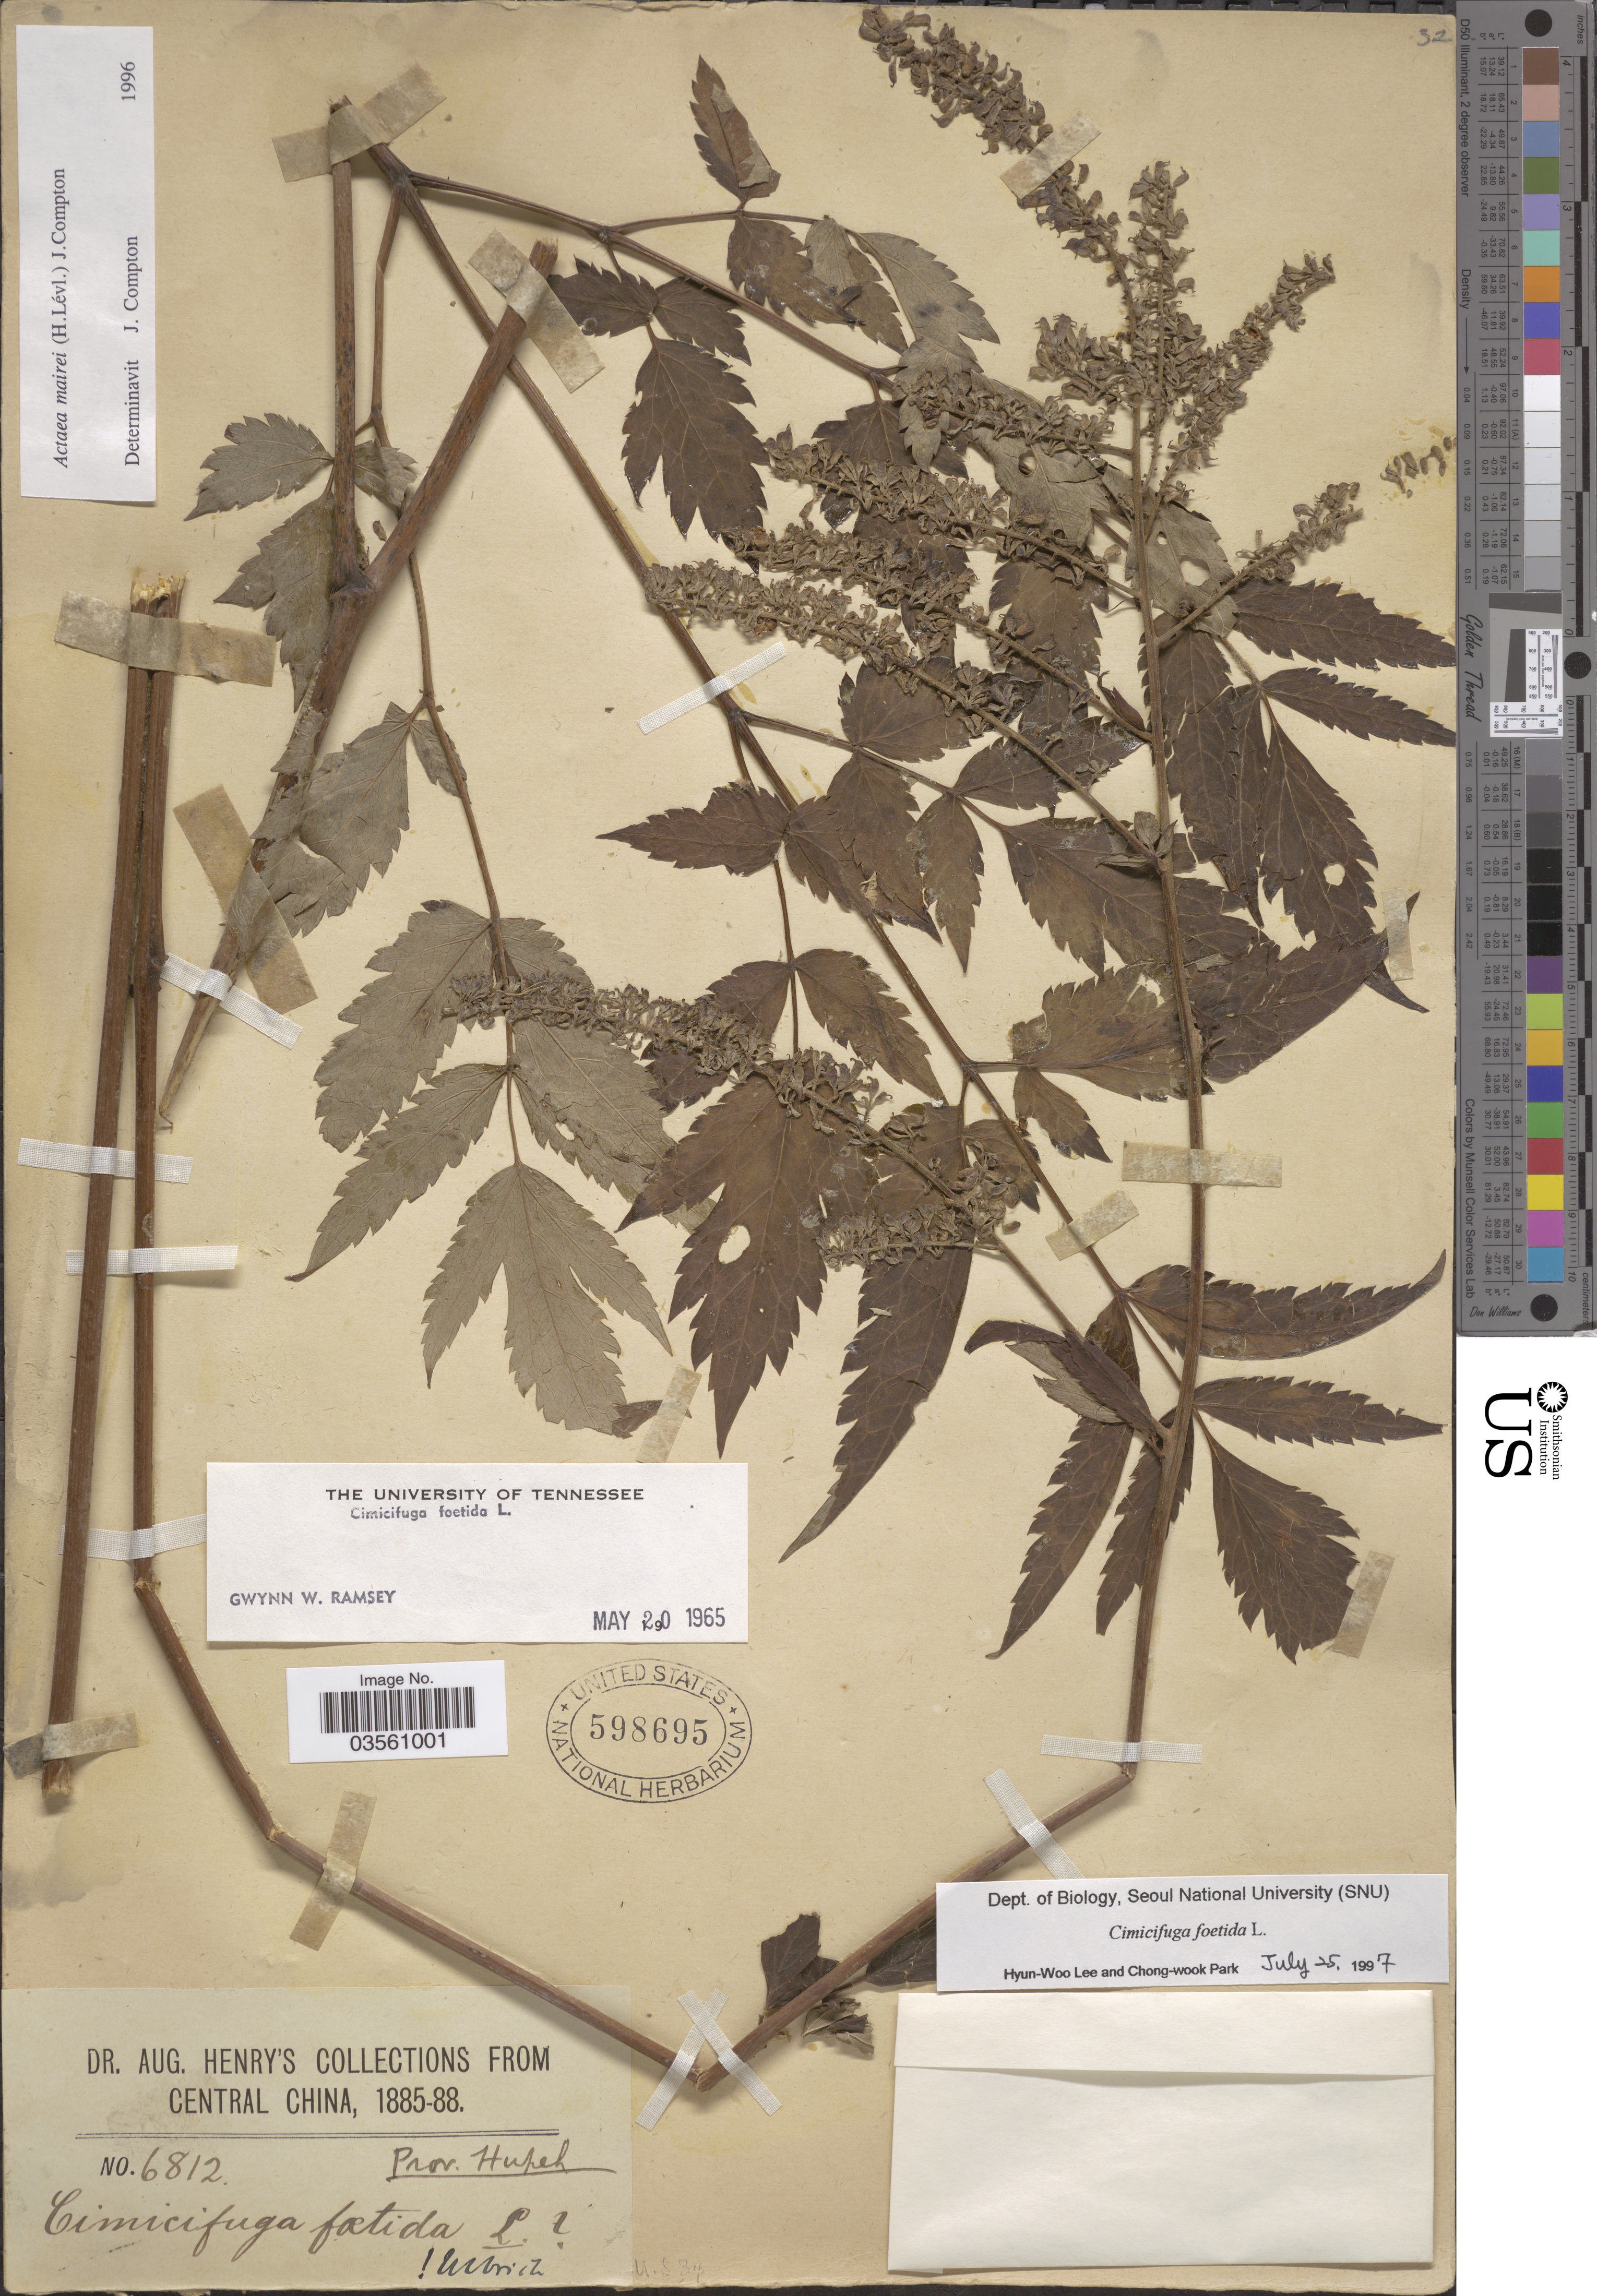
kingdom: Plantae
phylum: Tracheophyta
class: Magnoliopsida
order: Ranunculales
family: Ranunculaceae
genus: Actaea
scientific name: Actaea mairei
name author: (H. Lév.) J. Compton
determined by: Compton, J. A.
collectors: A. Henry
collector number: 6812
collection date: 1885/1888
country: China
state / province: Hubei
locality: Central China. Prov. Hupeh.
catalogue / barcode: US 598695